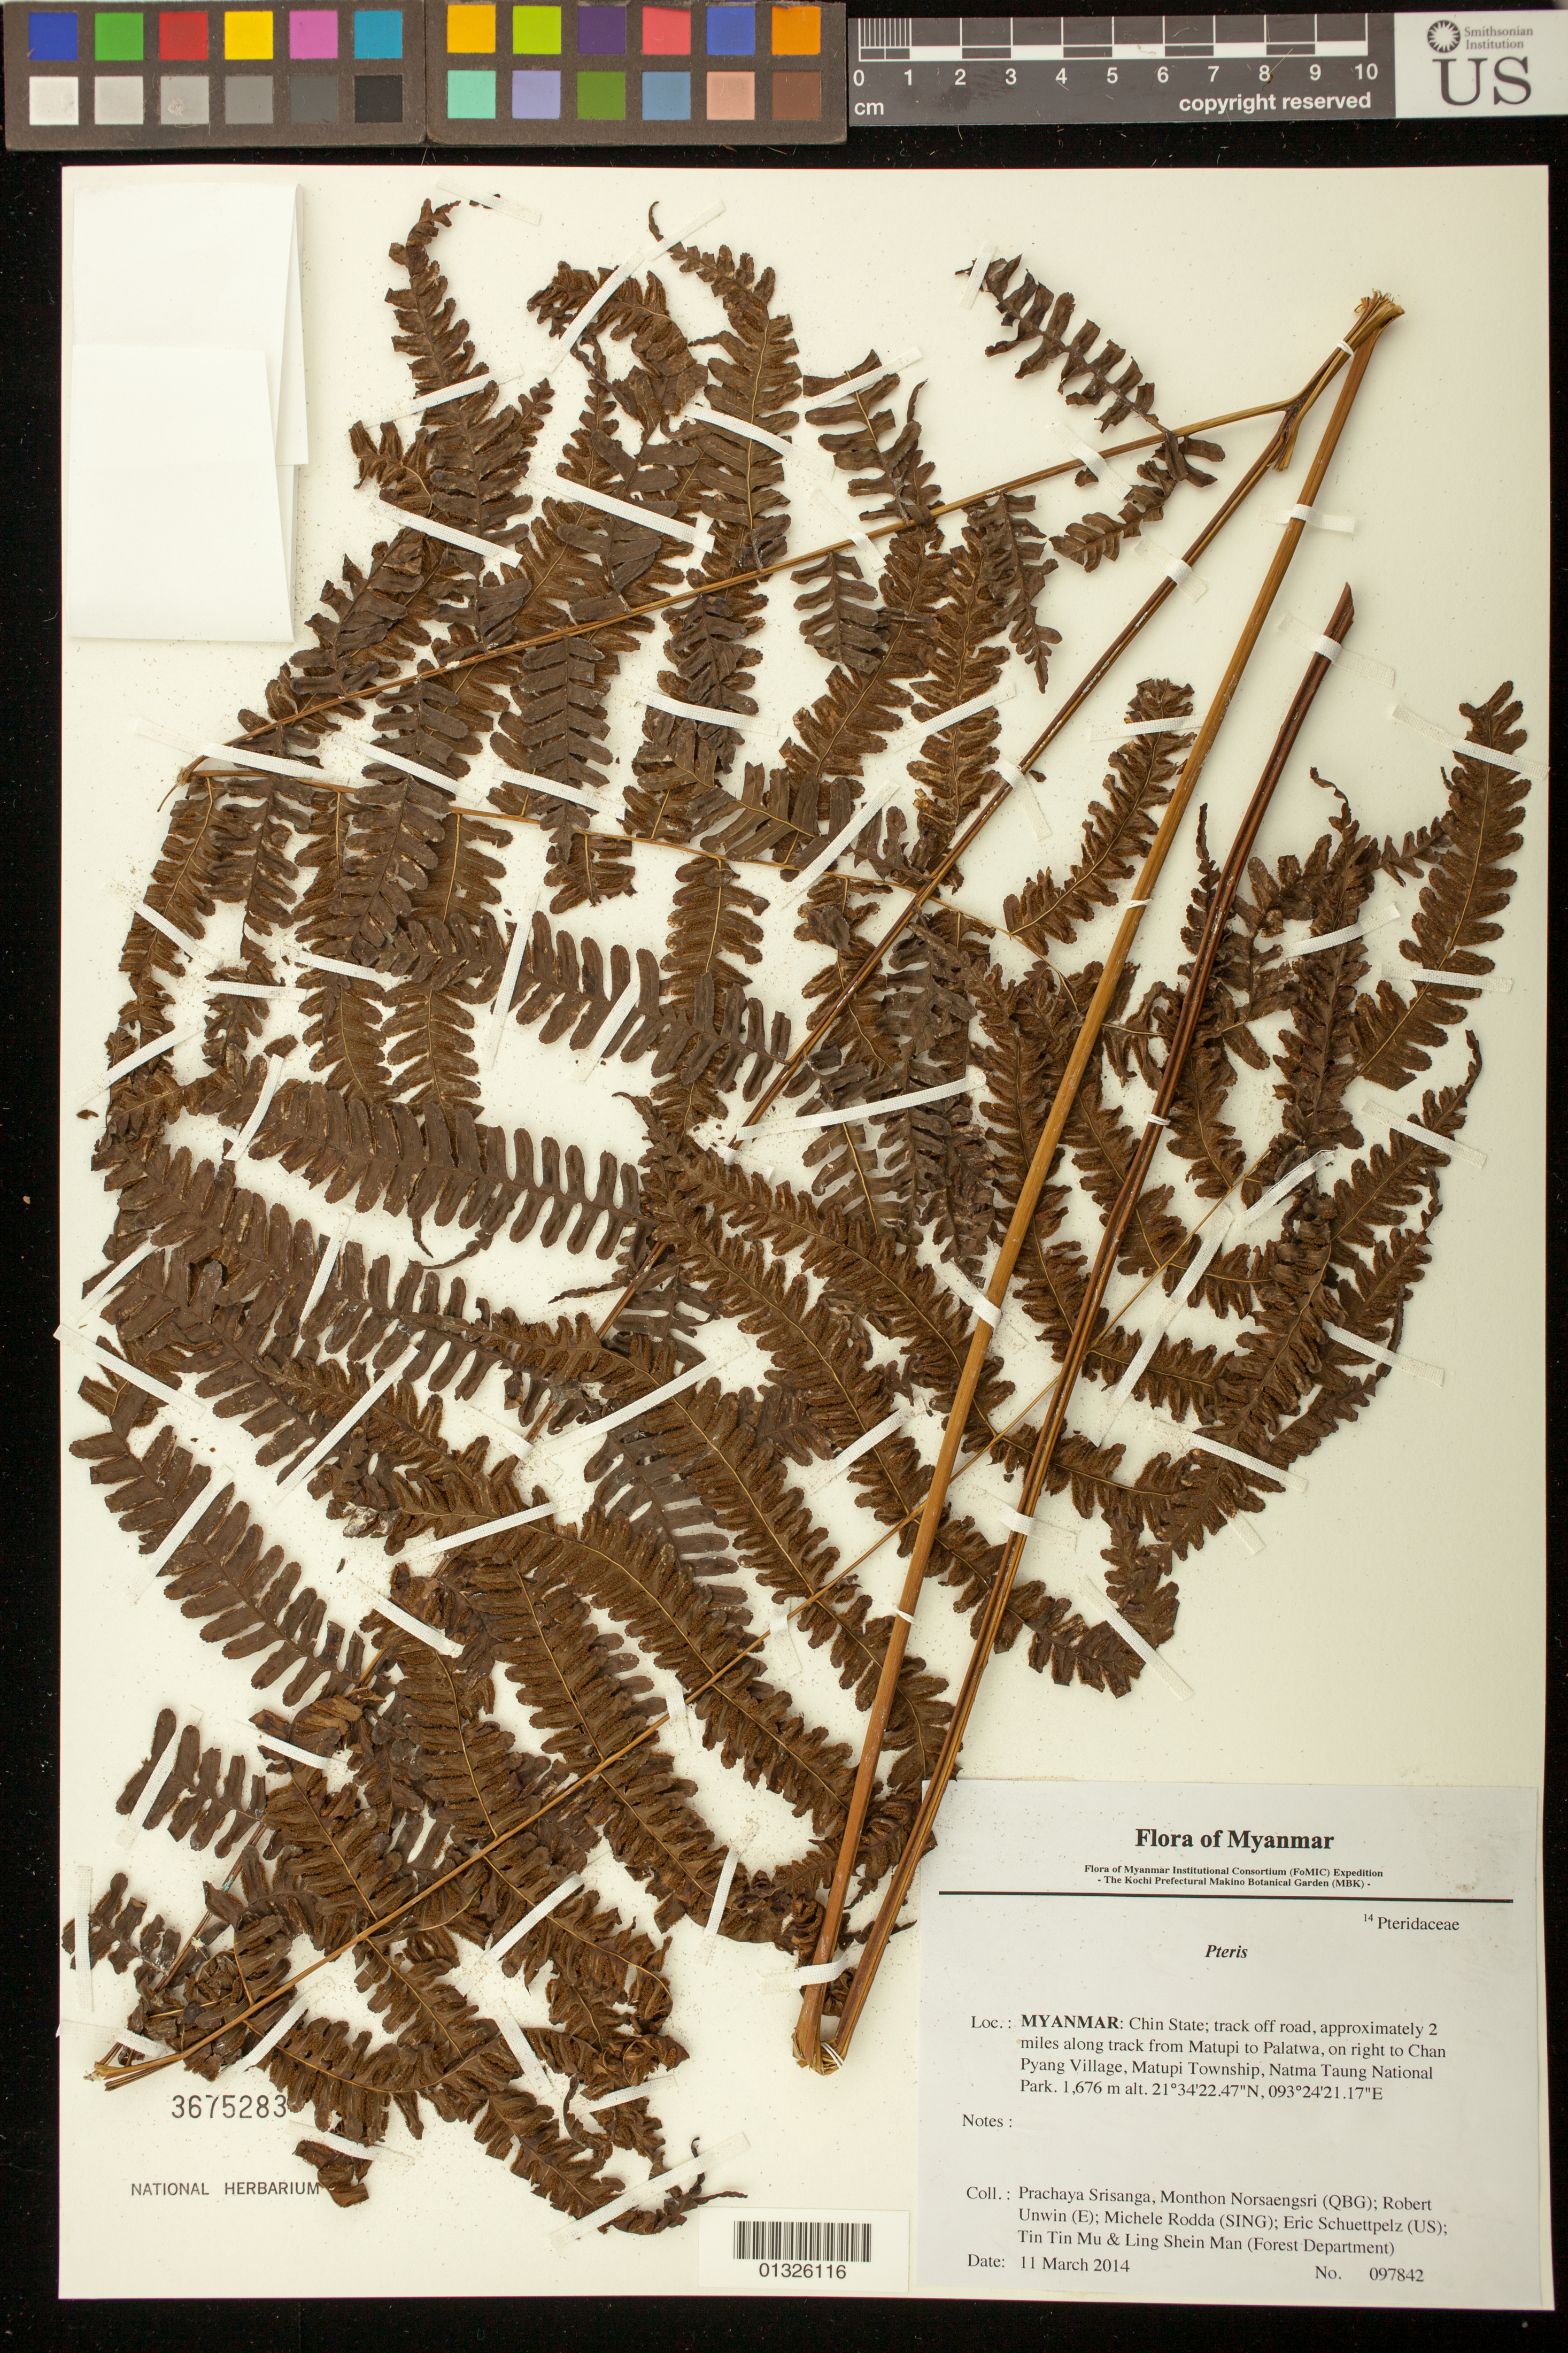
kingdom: Plantae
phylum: Tracheophyta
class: Polypodiopsida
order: Polypodiales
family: Pteridaceae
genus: Pteris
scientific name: Pteris sp.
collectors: P. Srisanga, M. Norsaengsri, R. Unwin, M. Rodda, E. Schuettpelz, Tin Tin Mu & Ling Shein Man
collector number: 97842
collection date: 2014-03-11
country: Myanmar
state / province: Chin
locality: Track off road, approximately 2 miles along track from Matupi to Palatwa, on right to Chan Pyang Village, Matupi Township, Natma Taung National Park.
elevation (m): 1676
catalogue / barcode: US 3675283